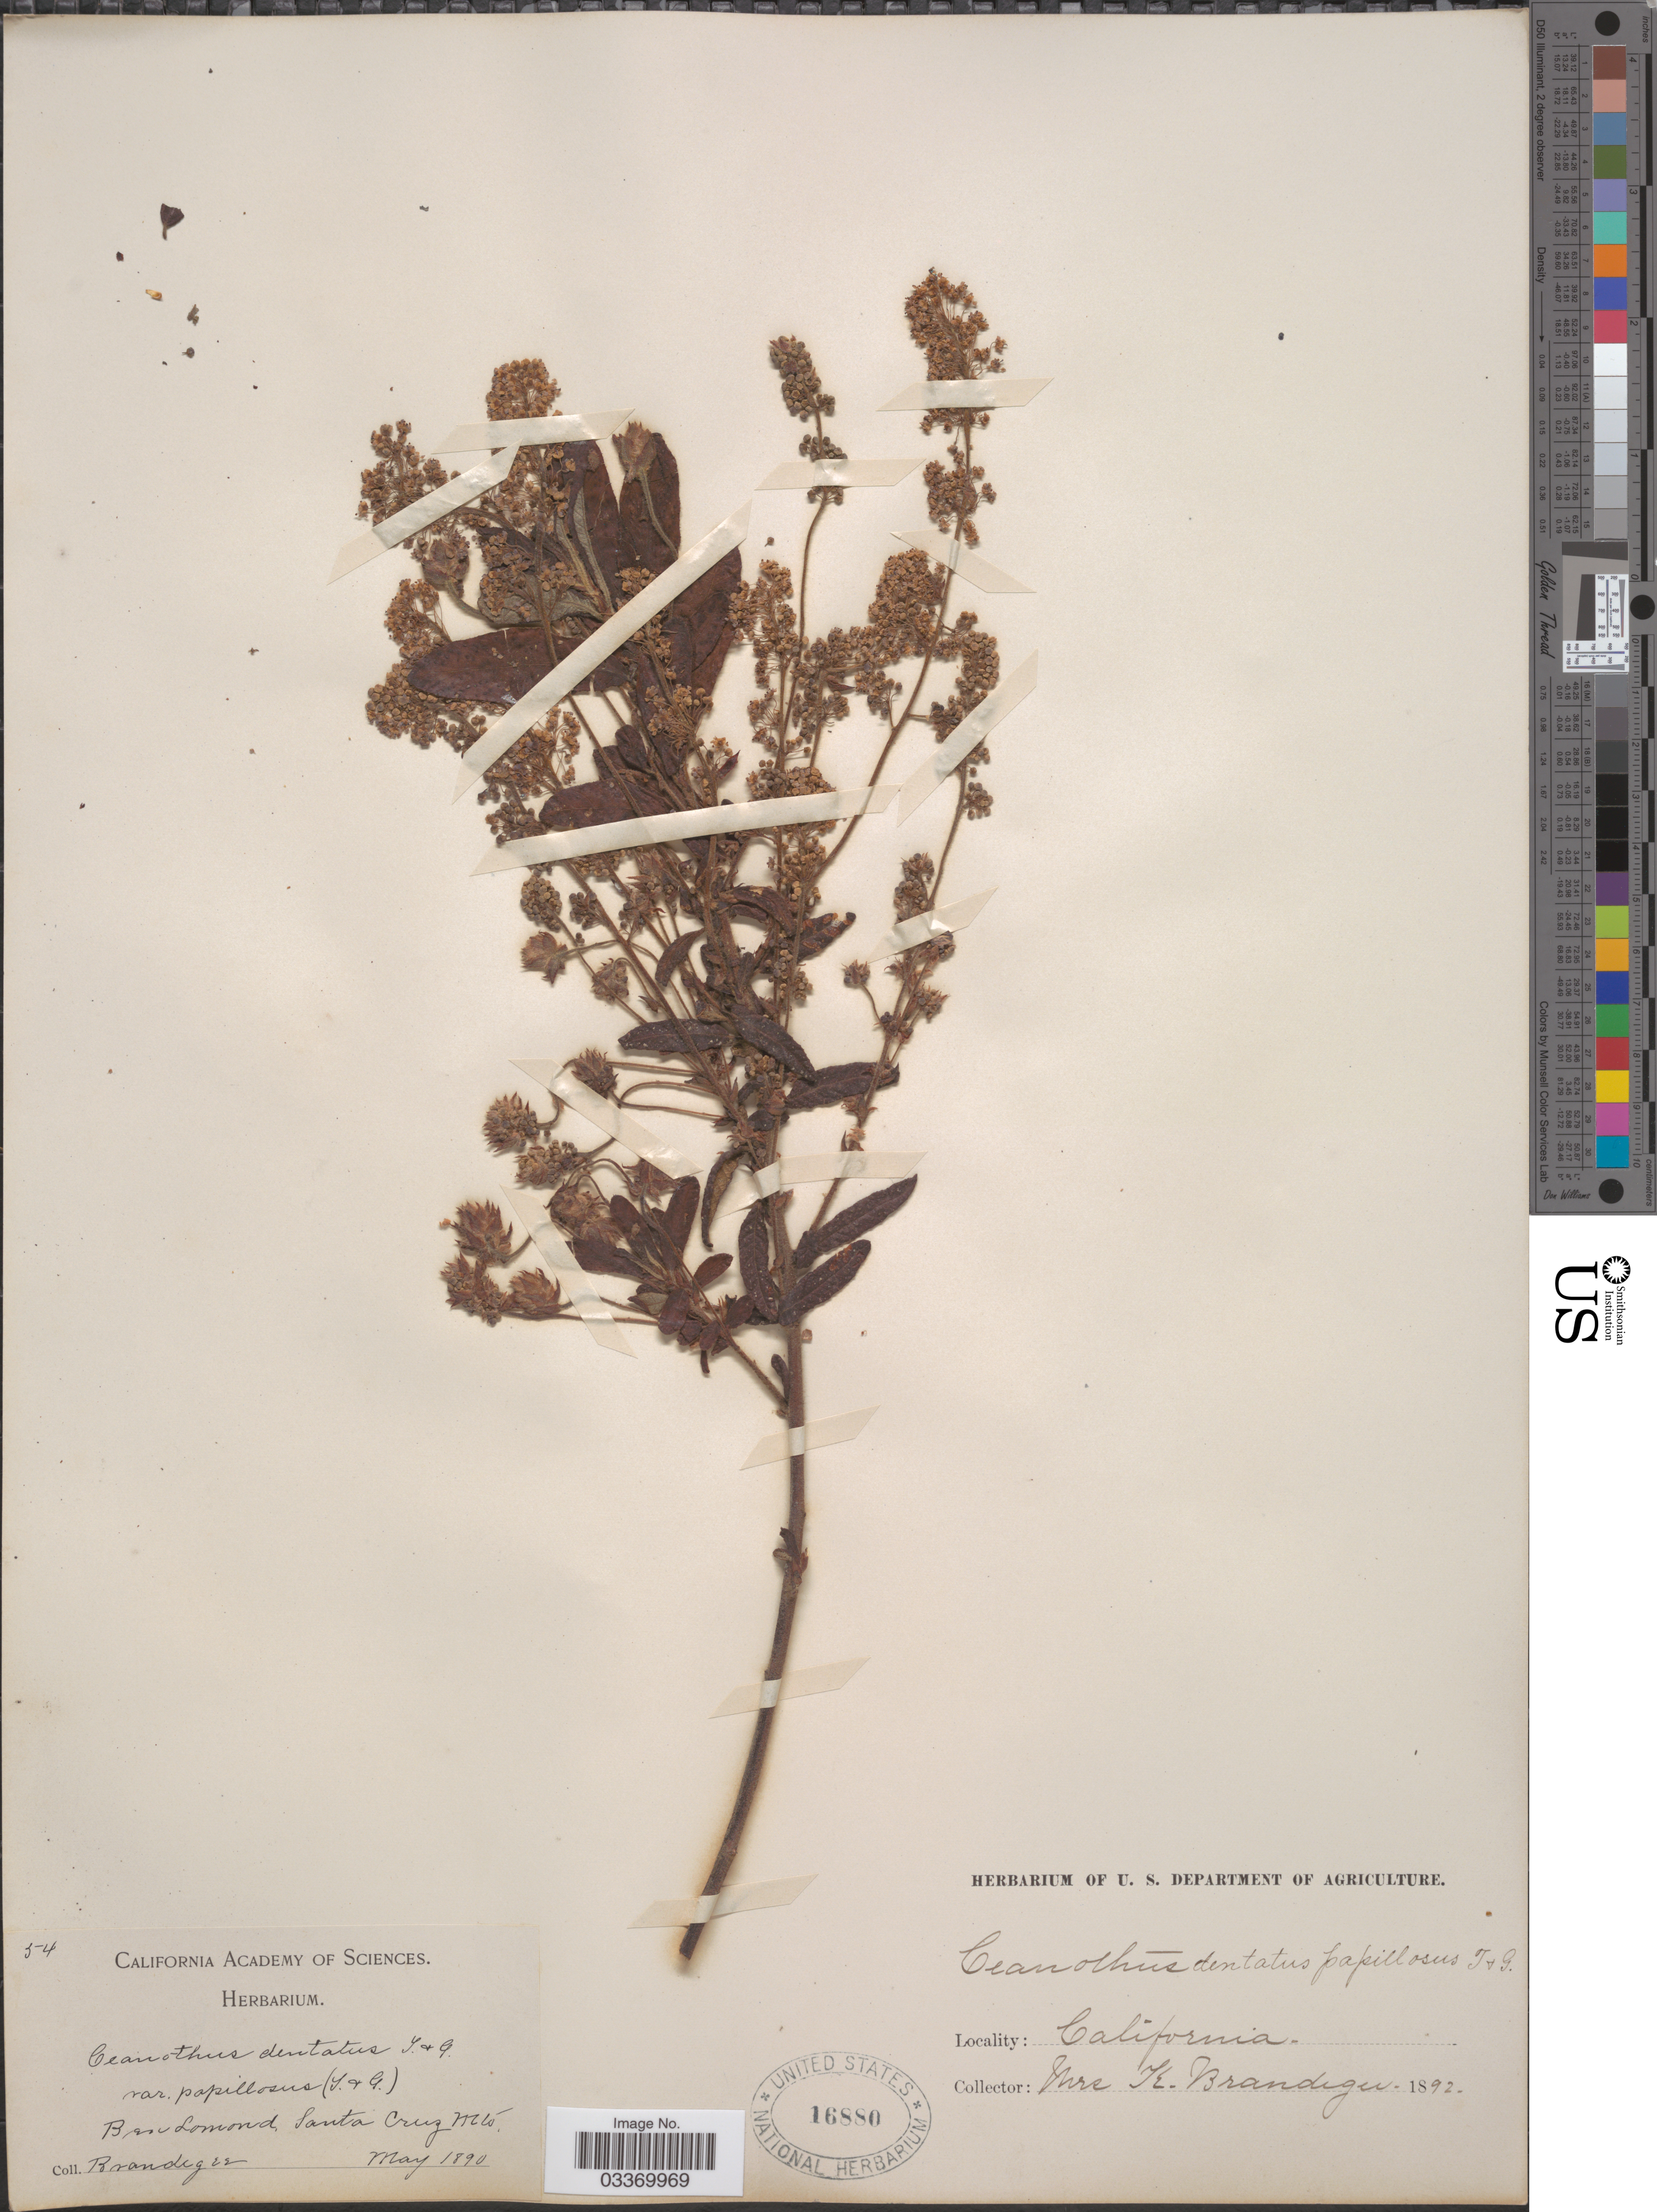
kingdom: Plantae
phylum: Tracheophyta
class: Magnoliopsida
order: Rosales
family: Rhamnaceae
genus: Ceanothus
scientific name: Ceanothus papillosus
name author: Torr. & A. Gray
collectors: K. Brandegee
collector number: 54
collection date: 1890-05/1892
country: United States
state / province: California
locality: Ben Lomond, Santa Cruz Mts.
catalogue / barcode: US 16880